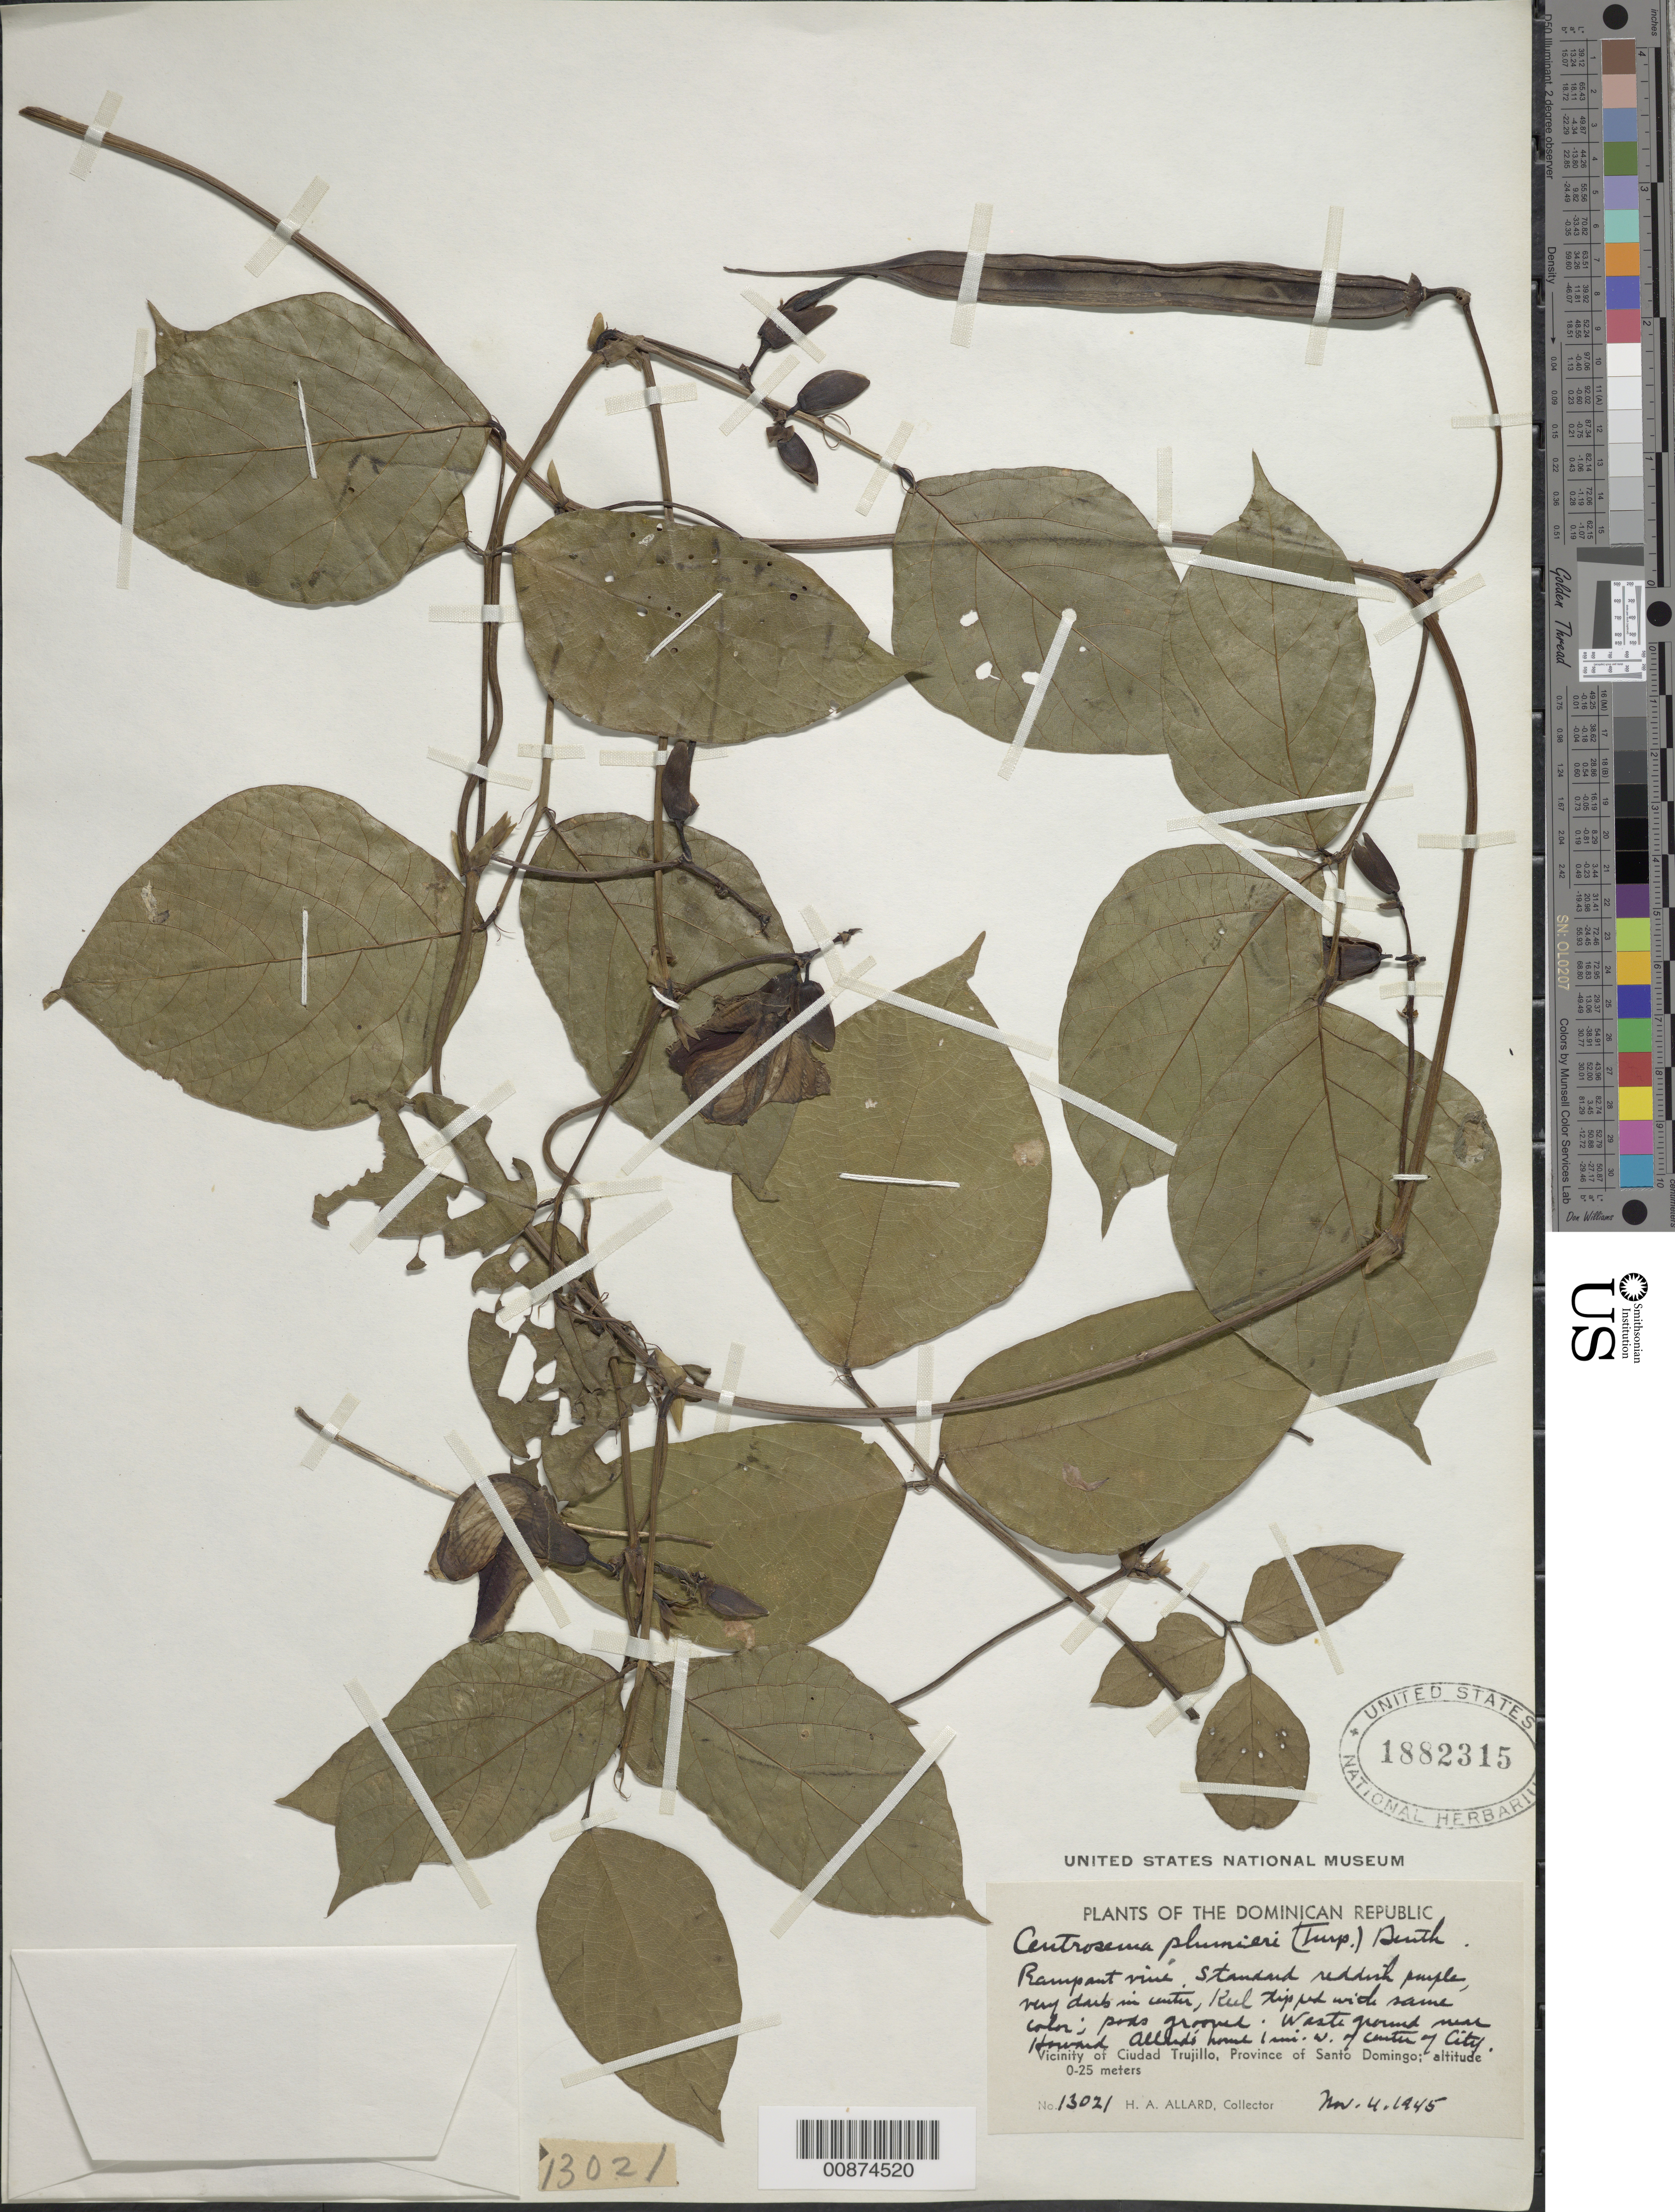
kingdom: Plantae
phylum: Tracheophyta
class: Magnoliopsida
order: Fabales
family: Fabaceae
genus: Centrosema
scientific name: Centrosema plumieri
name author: (Turpin ex Pers.) Benth.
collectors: H. A. Allard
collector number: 13021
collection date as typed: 04 Nov 1945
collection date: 1945-11-04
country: Dominican Republic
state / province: Distrito Nacional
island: Hispaniola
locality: Vicinity of Ciudad Trujillo, Province of Santo Domingo (obsolete). Waste ground near Howard Allard's home, 1 mi. W of center of city.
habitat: Waste ground.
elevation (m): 0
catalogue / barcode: US 1882315